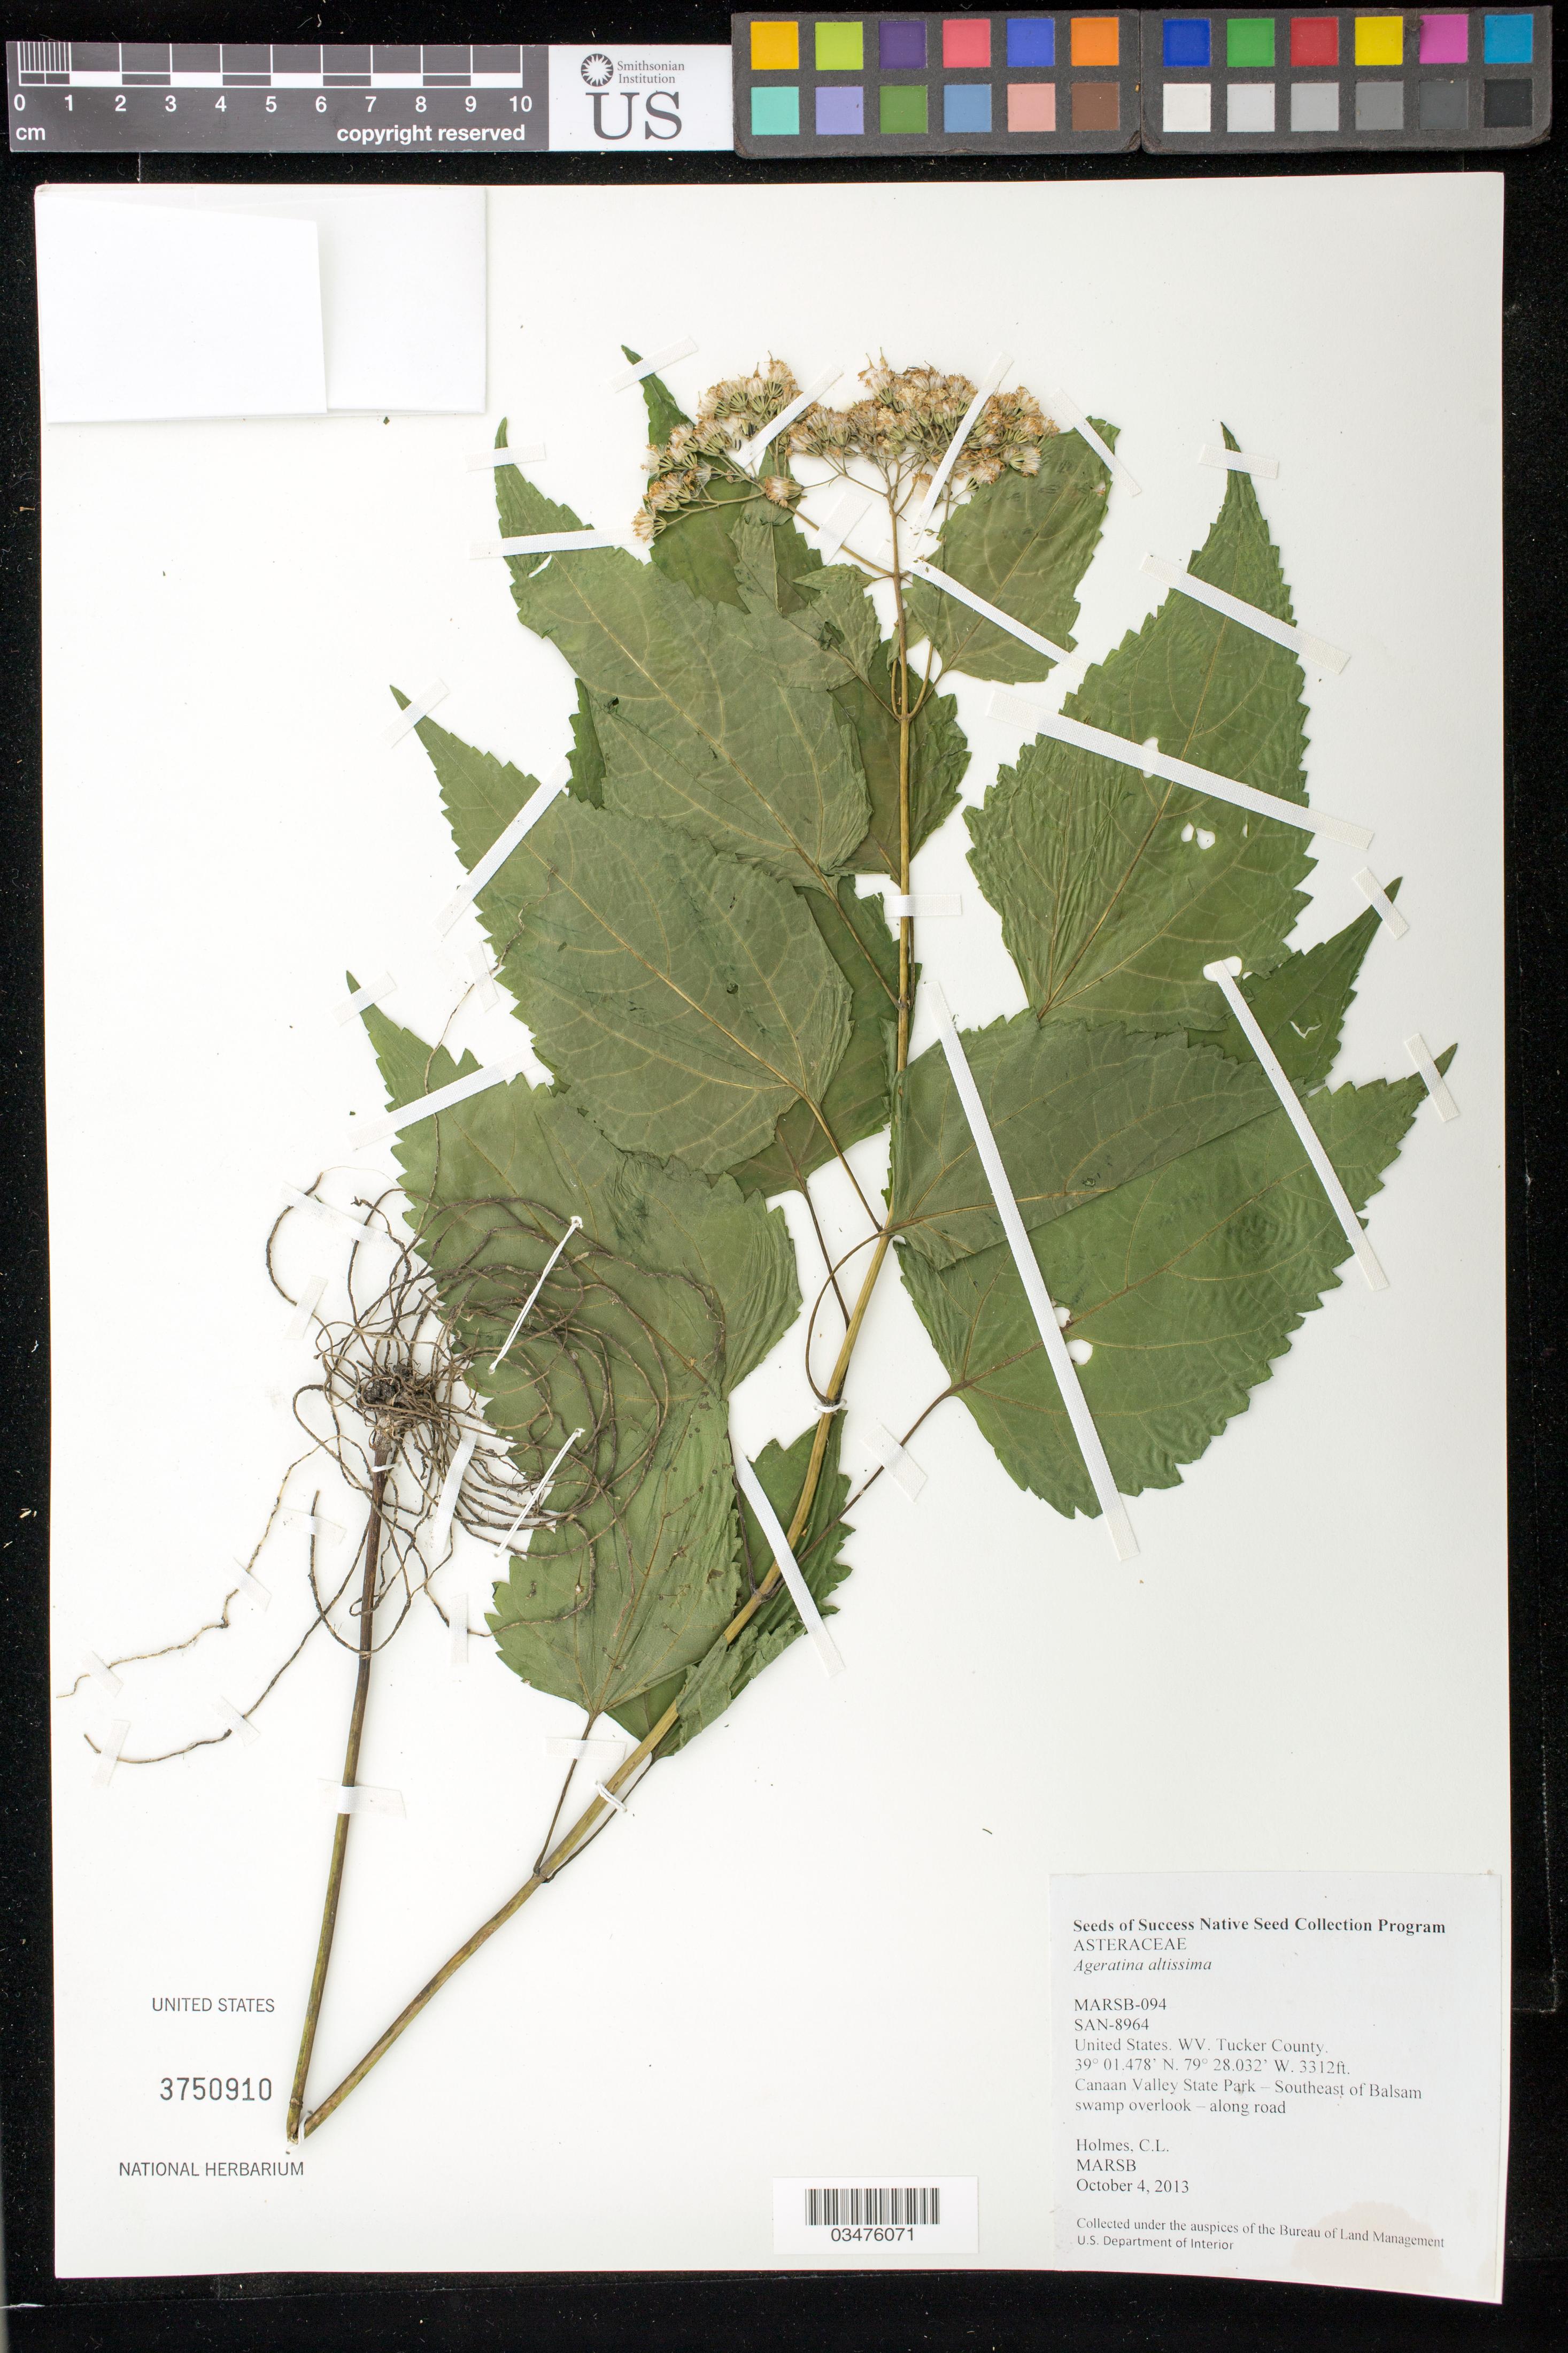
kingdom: Plantae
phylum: Tracheophyta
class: Magnoliopsida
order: Asterales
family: Asteraceae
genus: Ageratina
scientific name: Ageratina altissima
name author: (L.) R.M. King & H. Rob.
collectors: C. Holmes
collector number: MARSB-094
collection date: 2013-10-04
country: United States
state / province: West Virginia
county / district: Tucker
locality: Canaan Valley State Park-SE of Balsam swamp overlook- along road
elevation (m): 1009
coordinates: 39 01.478 N, 79 28.032 W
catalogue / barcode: US 3750910